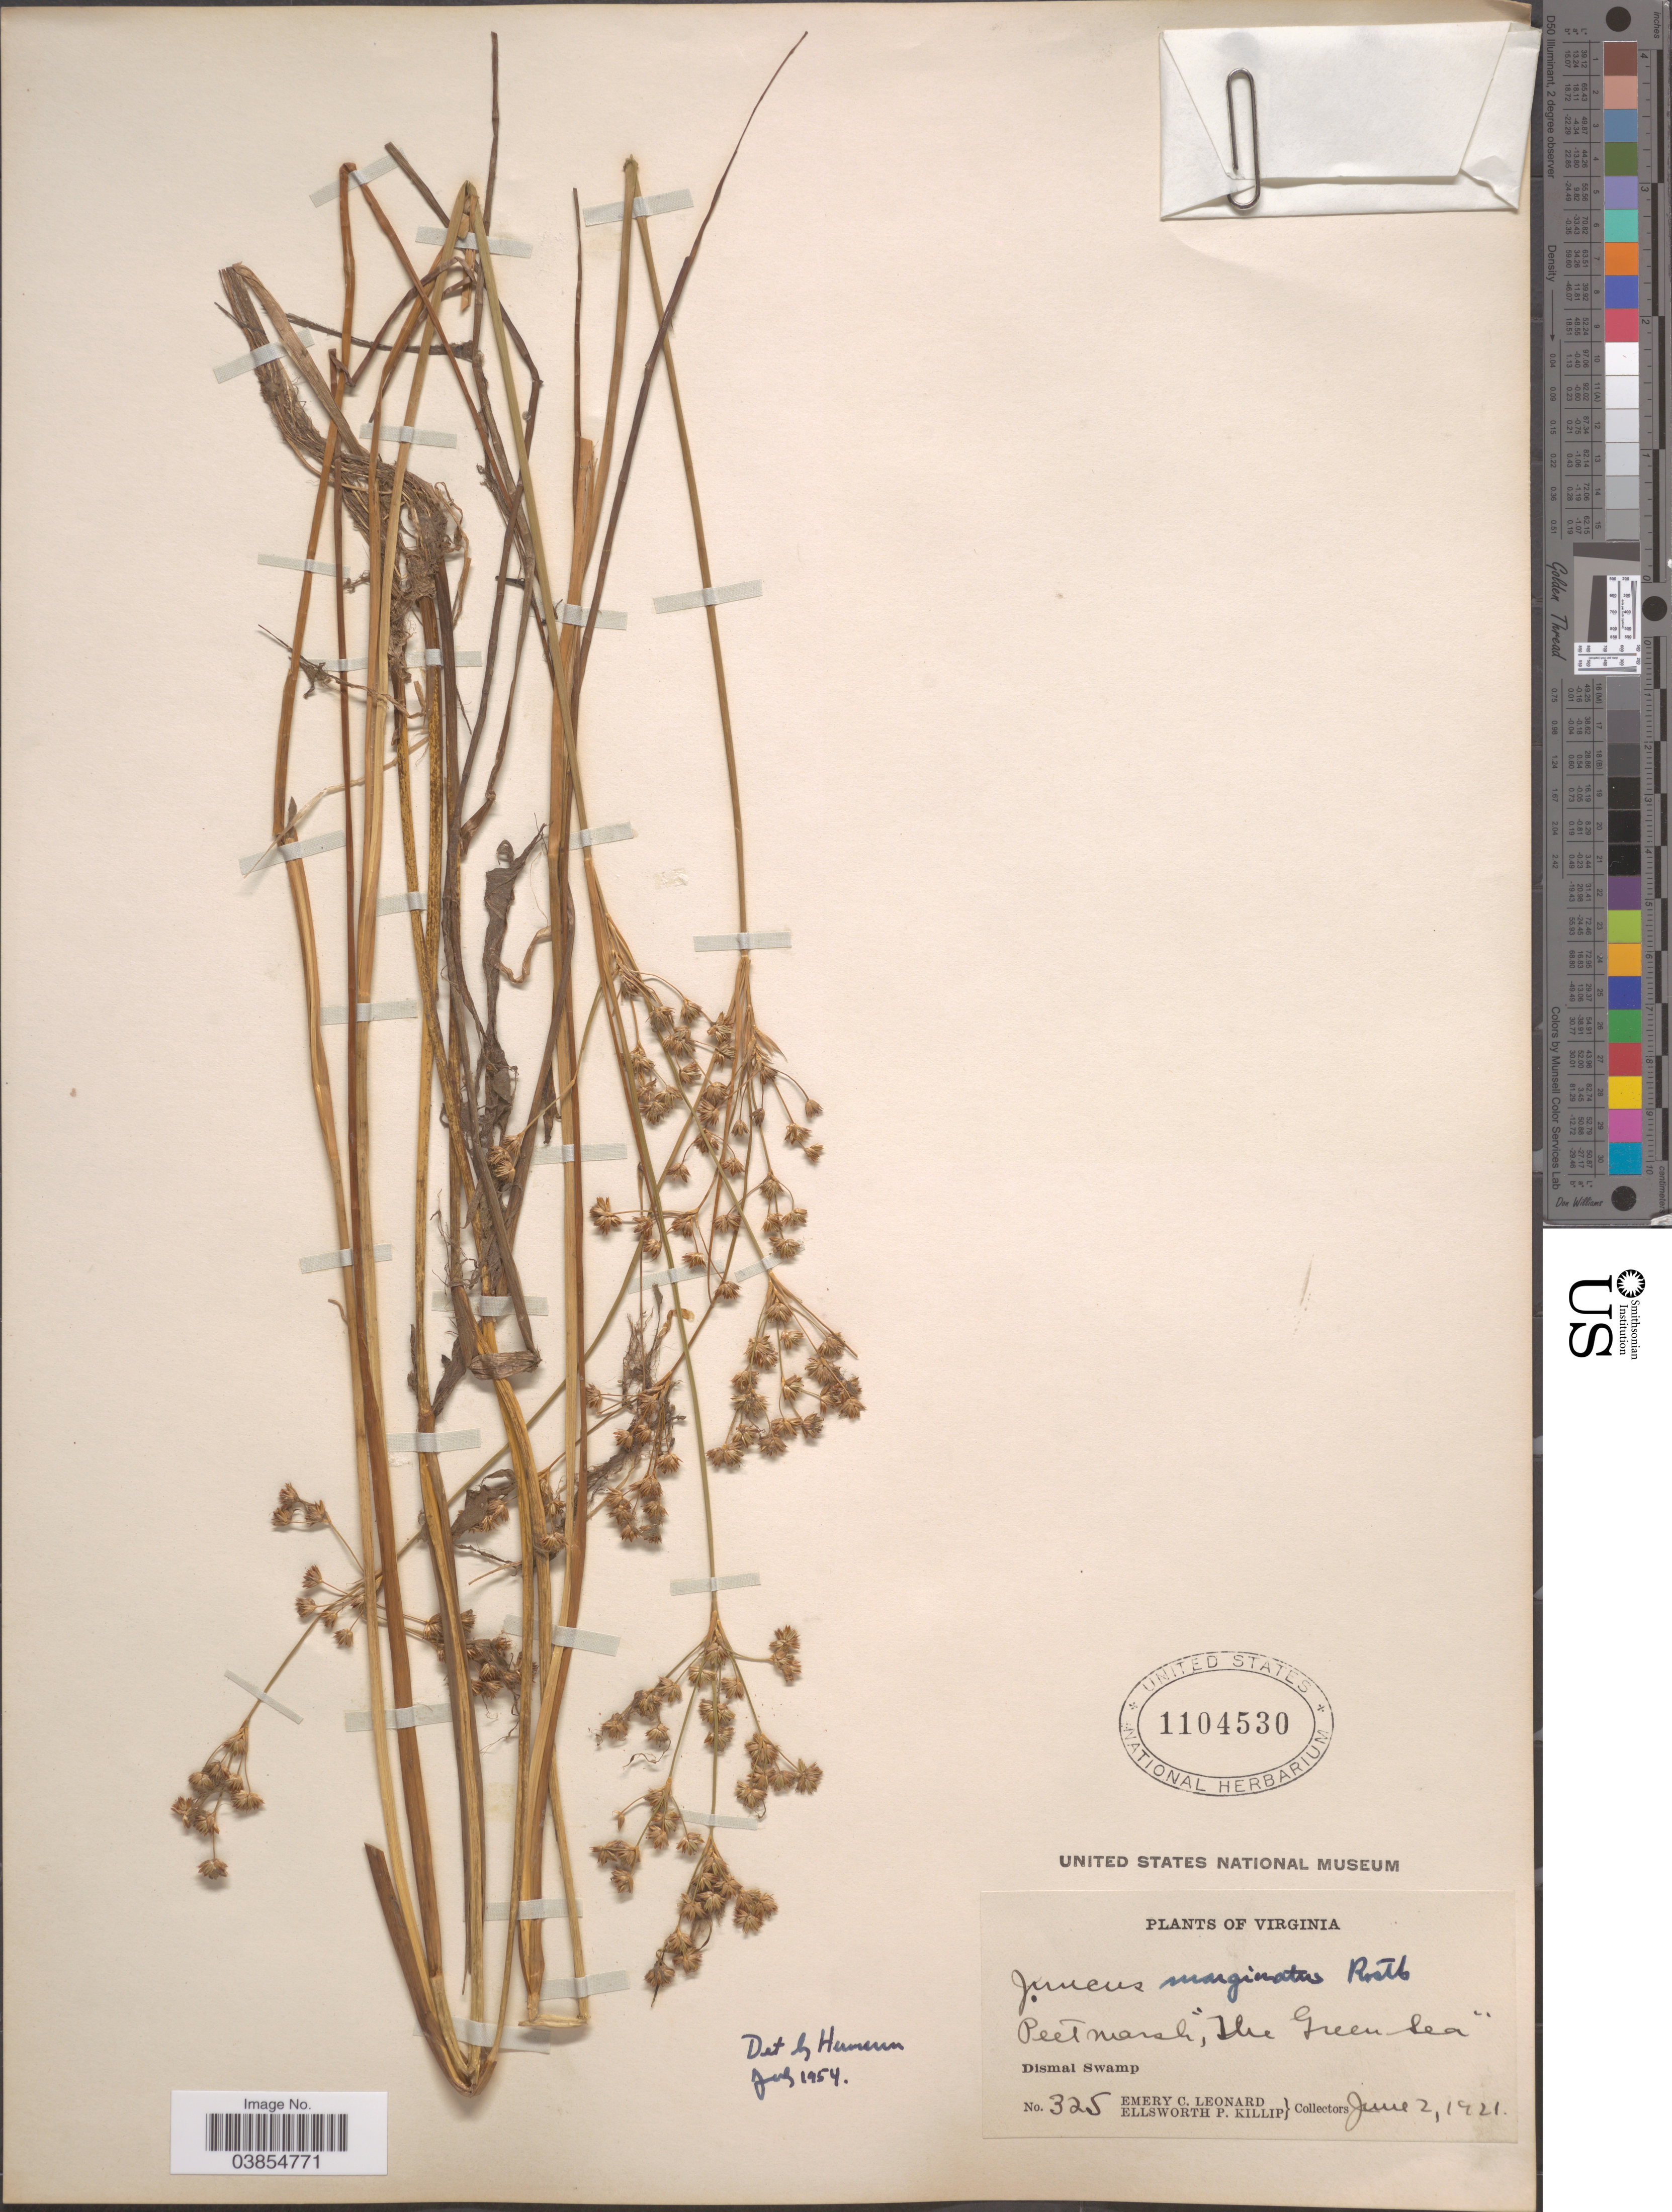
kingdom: Plantae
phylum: Tracheophyta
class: Liliopsida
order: Poales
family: Juncaceae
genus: Juncus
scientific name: Juncus marginatus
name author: Rostk.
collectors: E. C. Leonard & E. P. Killip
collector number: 325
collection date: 1921-06-02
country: United States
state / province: Virginia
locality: Peet marsh, "The Green Sea". Dismal Swamp.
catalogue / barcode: US 1104530